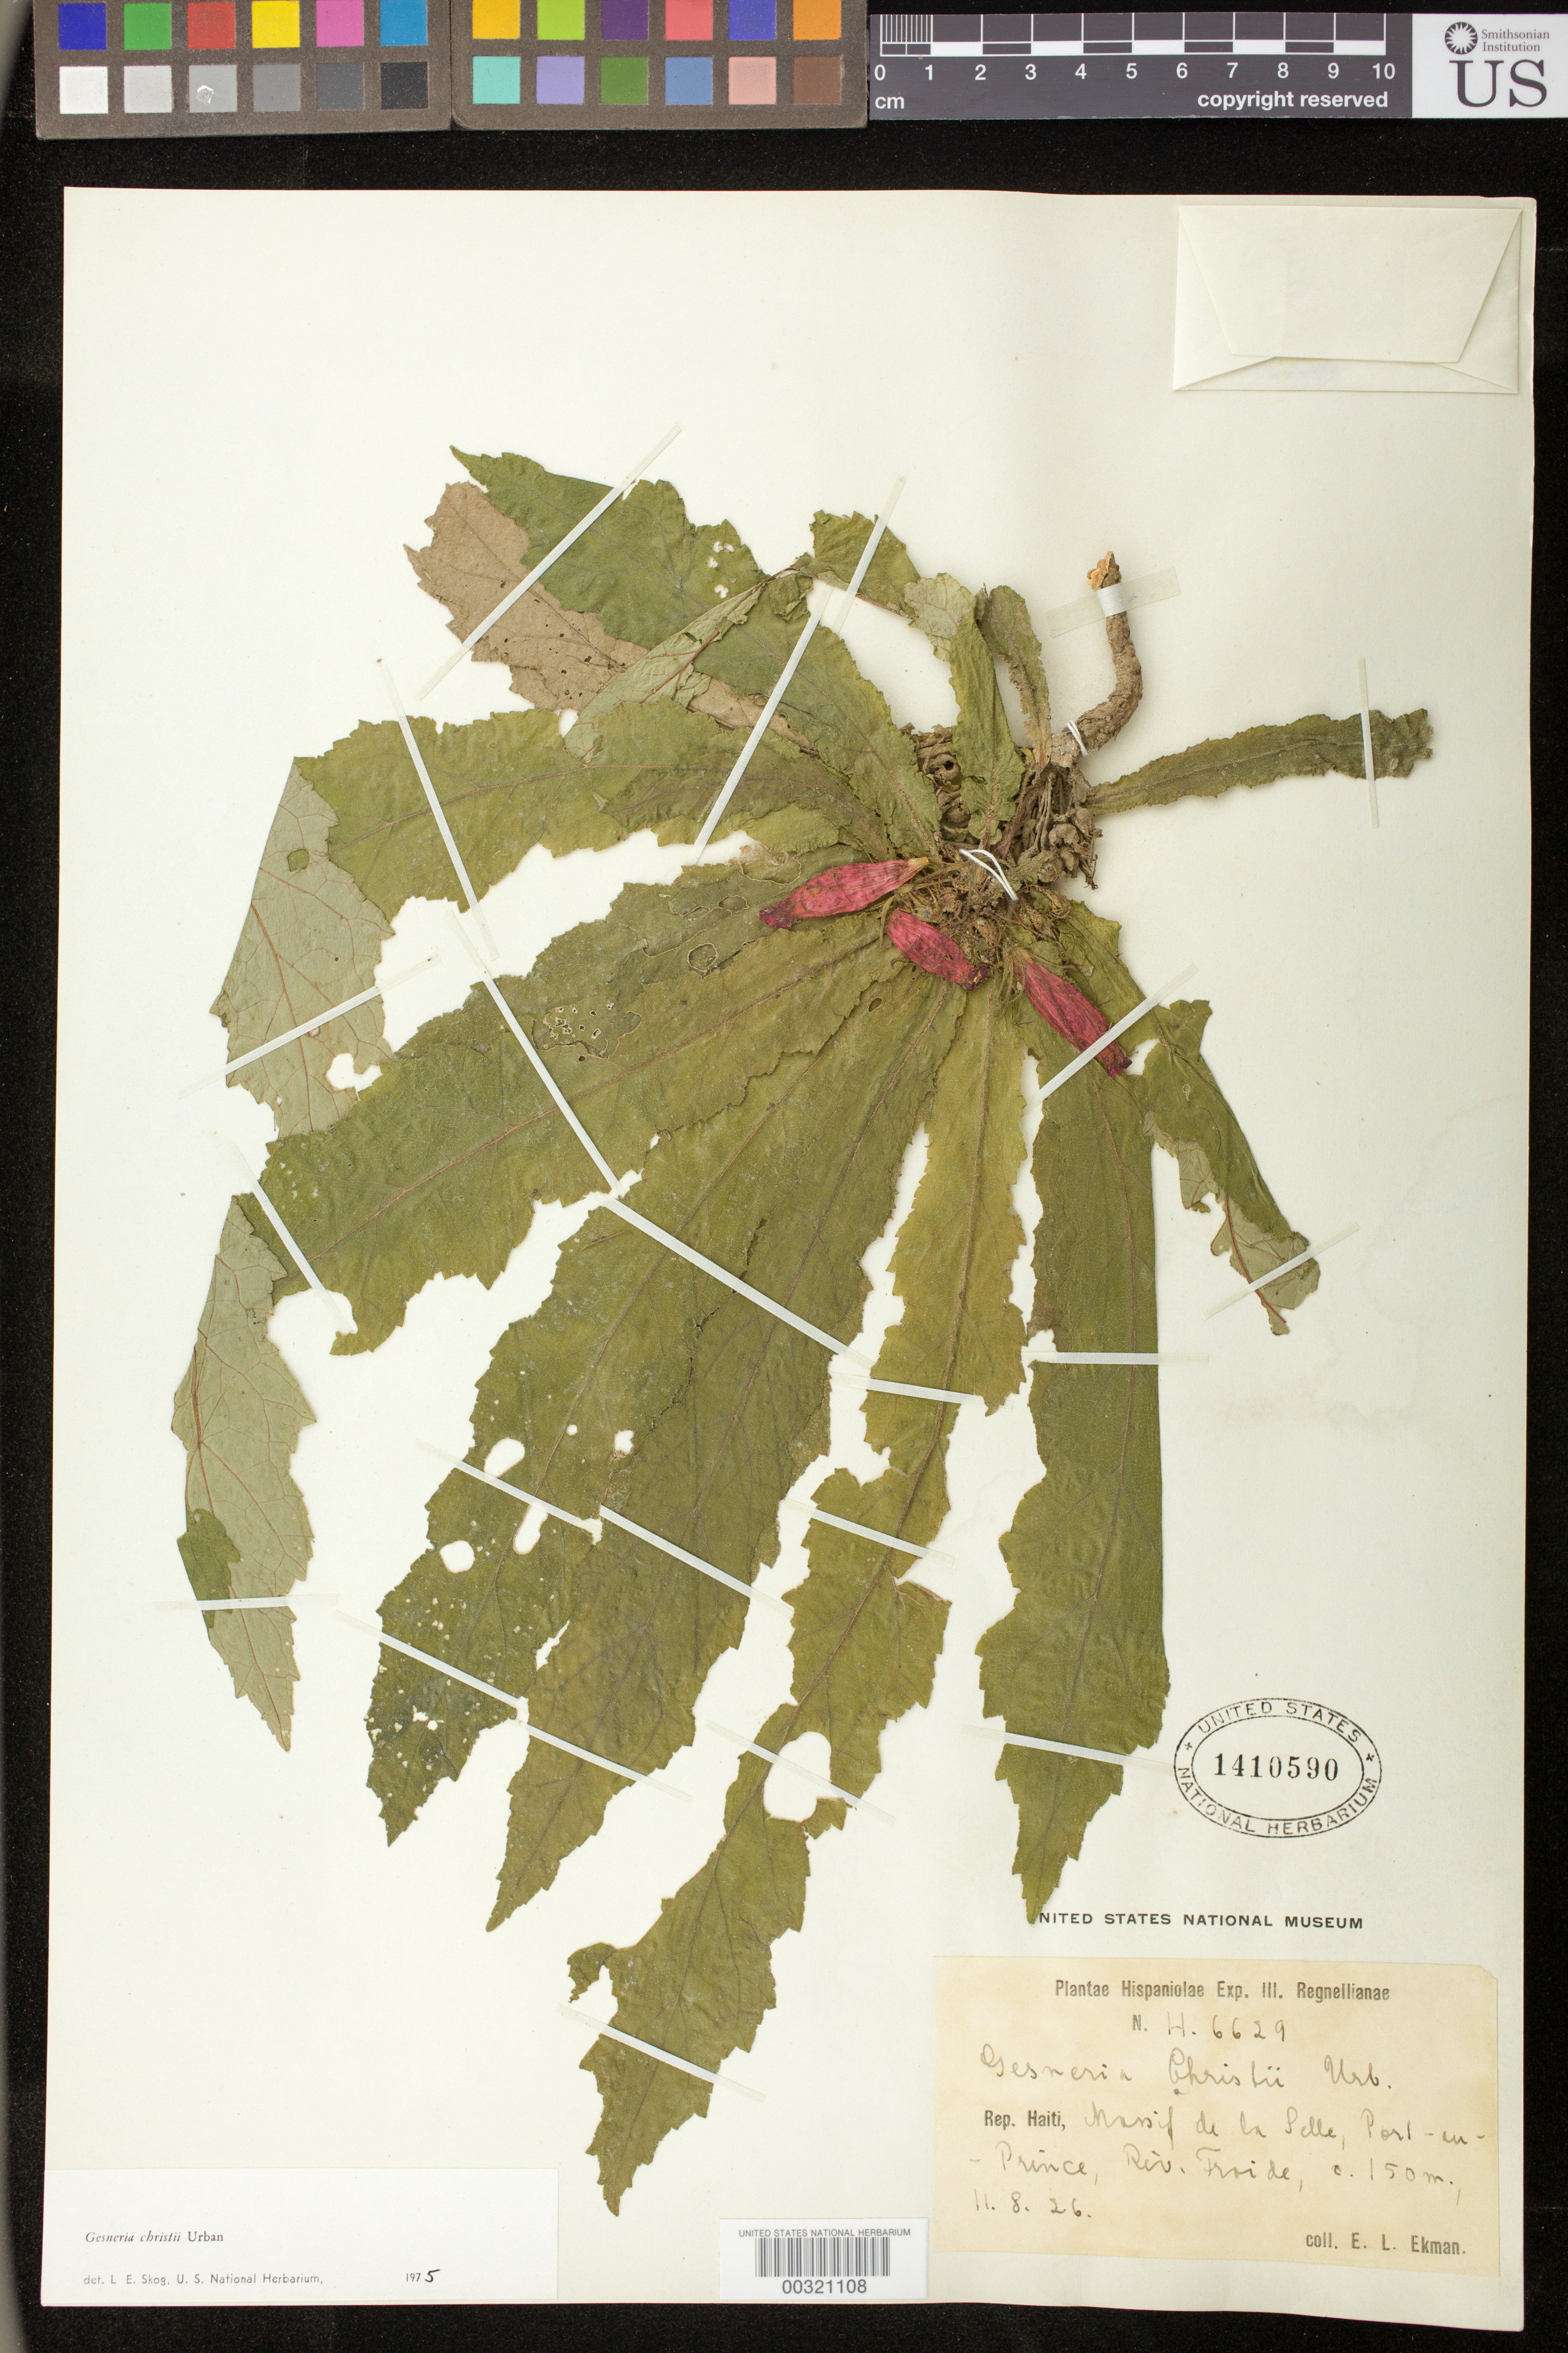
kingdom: Plantae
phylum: Tracheophyta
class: Magnoliopsida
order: Lamiales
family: Gesneriaceae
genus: Gesneria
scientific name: Gesneria christii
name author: Urb.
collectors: E. L. Ekman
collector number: H 6629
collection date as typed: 11 Aug 1926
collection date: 1926-08-11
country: Haiti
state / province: Ouest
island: Hispaniola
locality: Massif de la Selle, Port-au-Prince, Riviere Froide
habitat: In steep cliffs, shady places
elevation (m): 150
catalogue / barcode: US 1410590